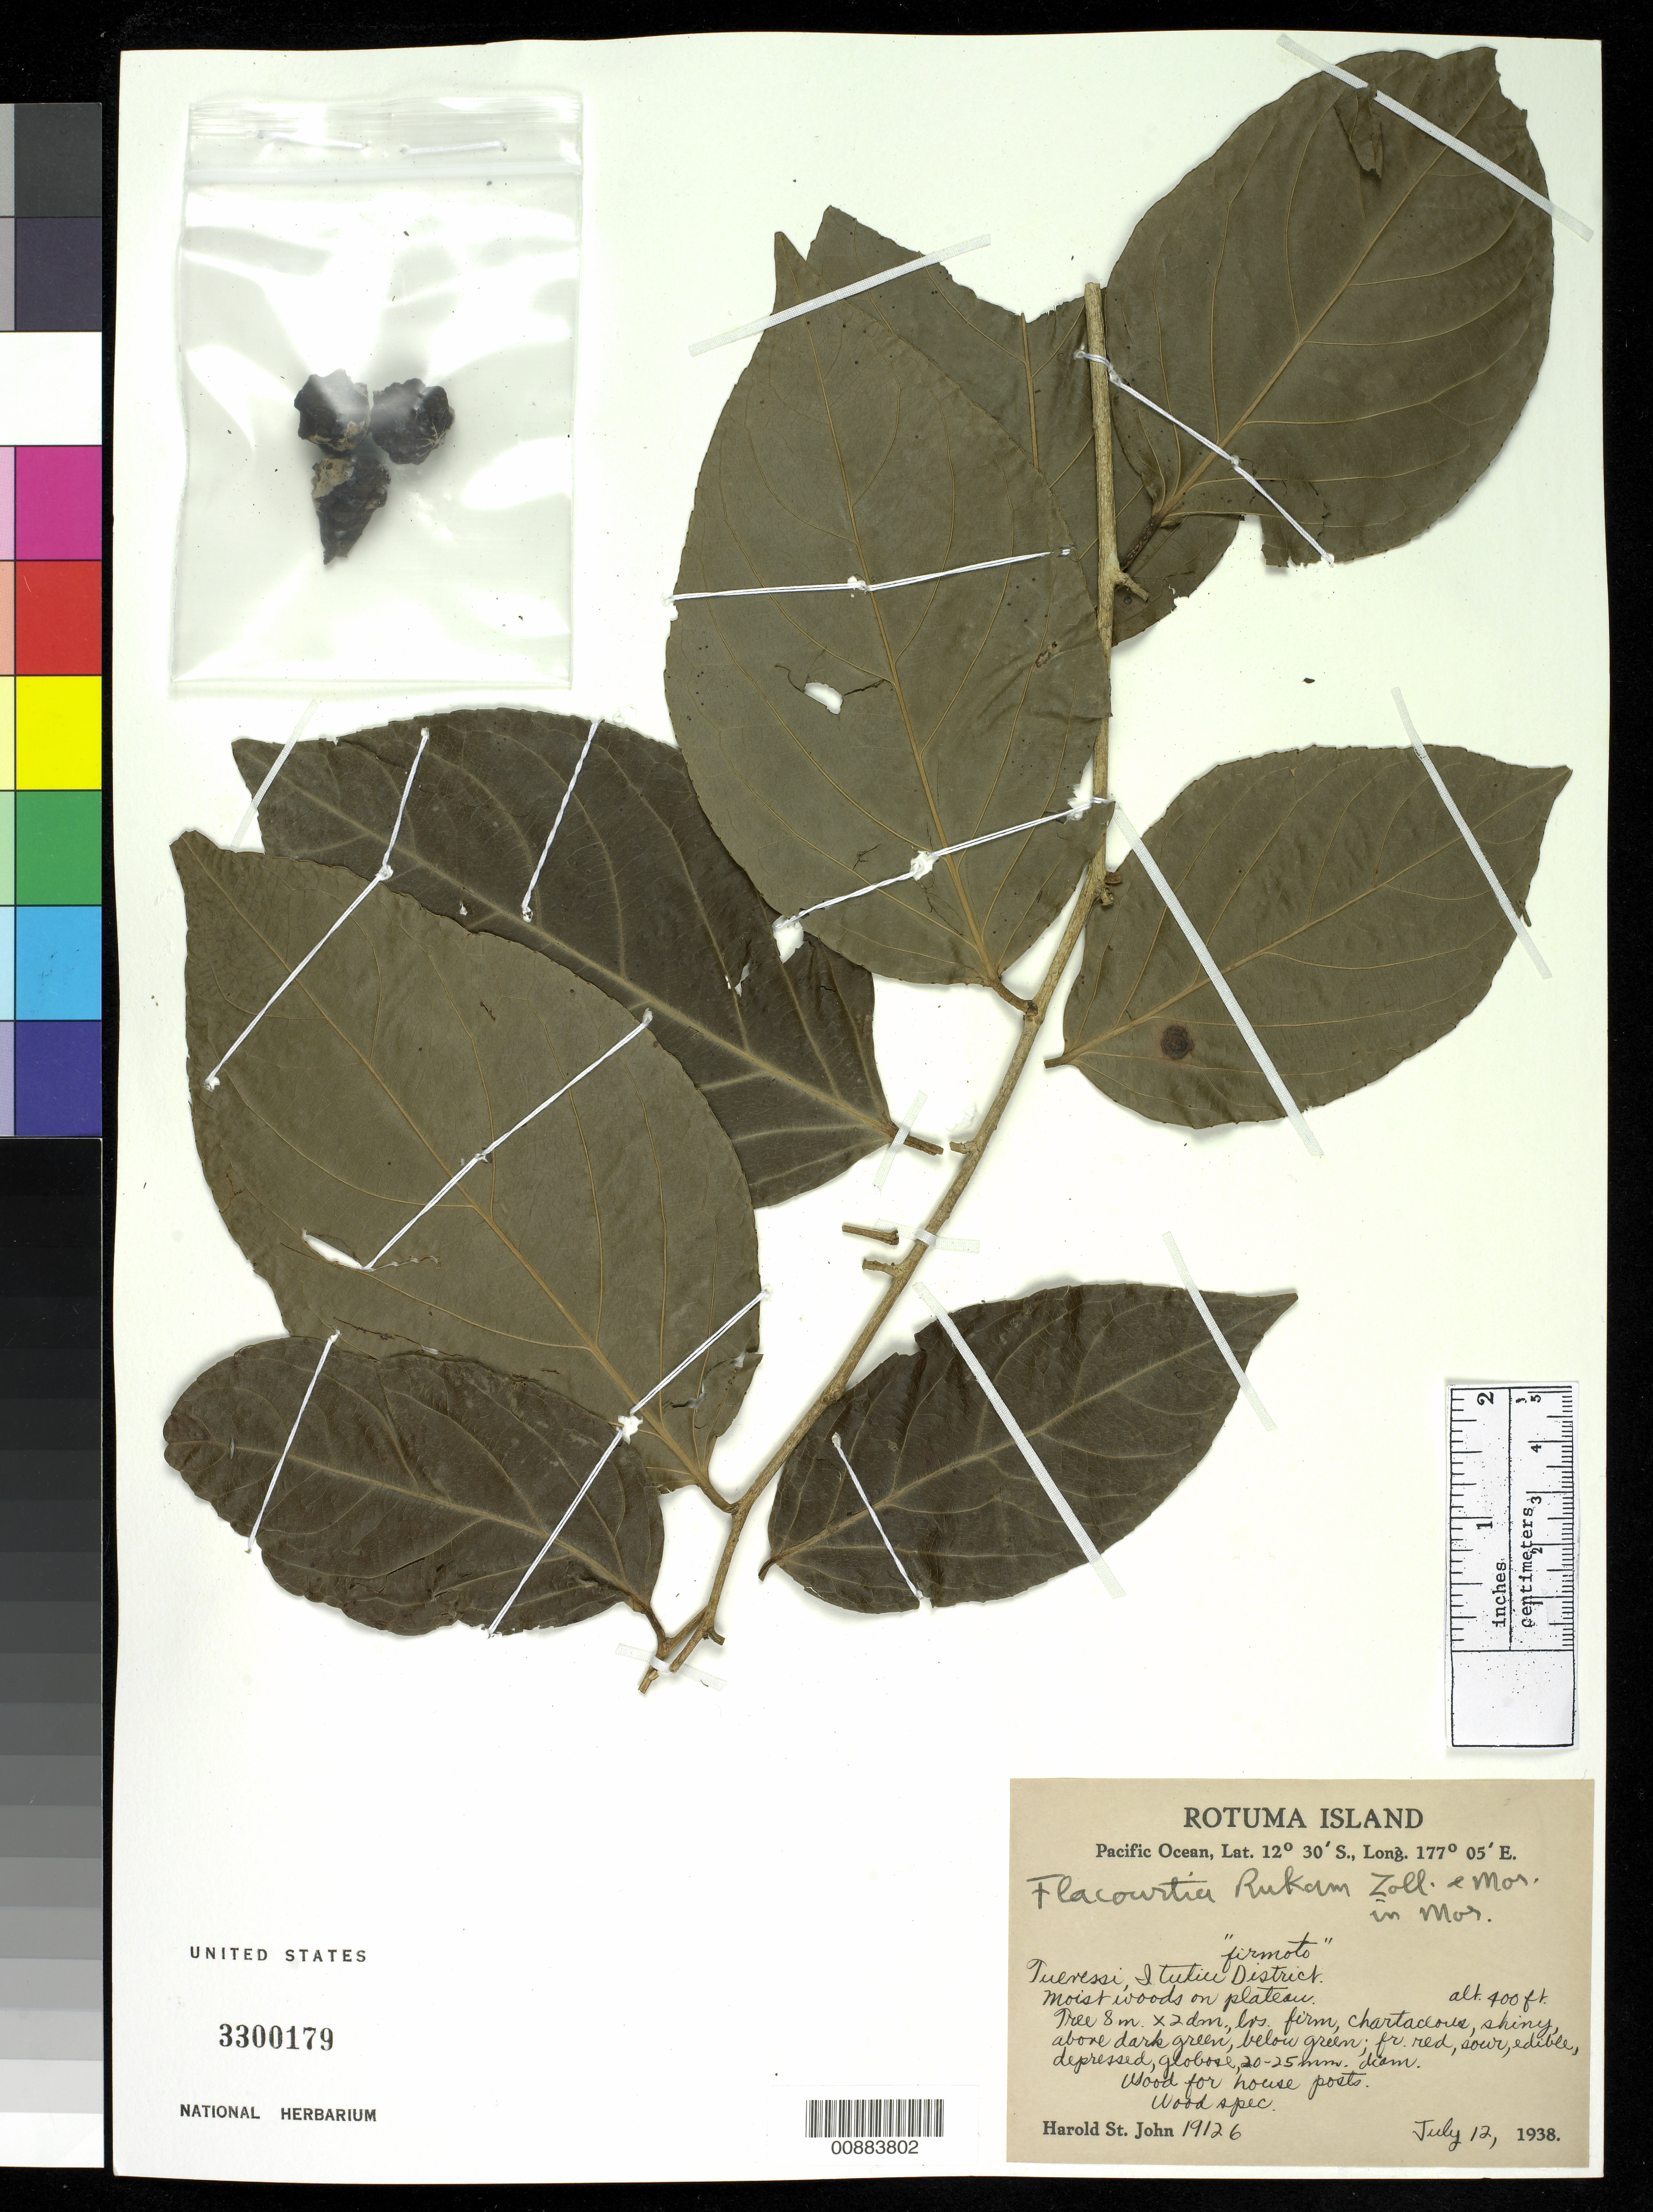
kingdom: Plantae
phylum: Tracheophyta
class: Magnoliopsida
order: Malpighiales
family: Salicaceae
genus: Flacourtia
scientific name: Flacourtia rukam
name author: Zoll. & Moritzi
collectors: H. St. John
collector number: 19126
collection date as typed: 12 Jul 1938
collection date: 1938-07-12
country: Fiji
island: Rotuma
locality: Tueressi, Itukiu District.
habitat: Moist woods on plateau.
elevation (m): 122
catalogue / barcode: US 3300179